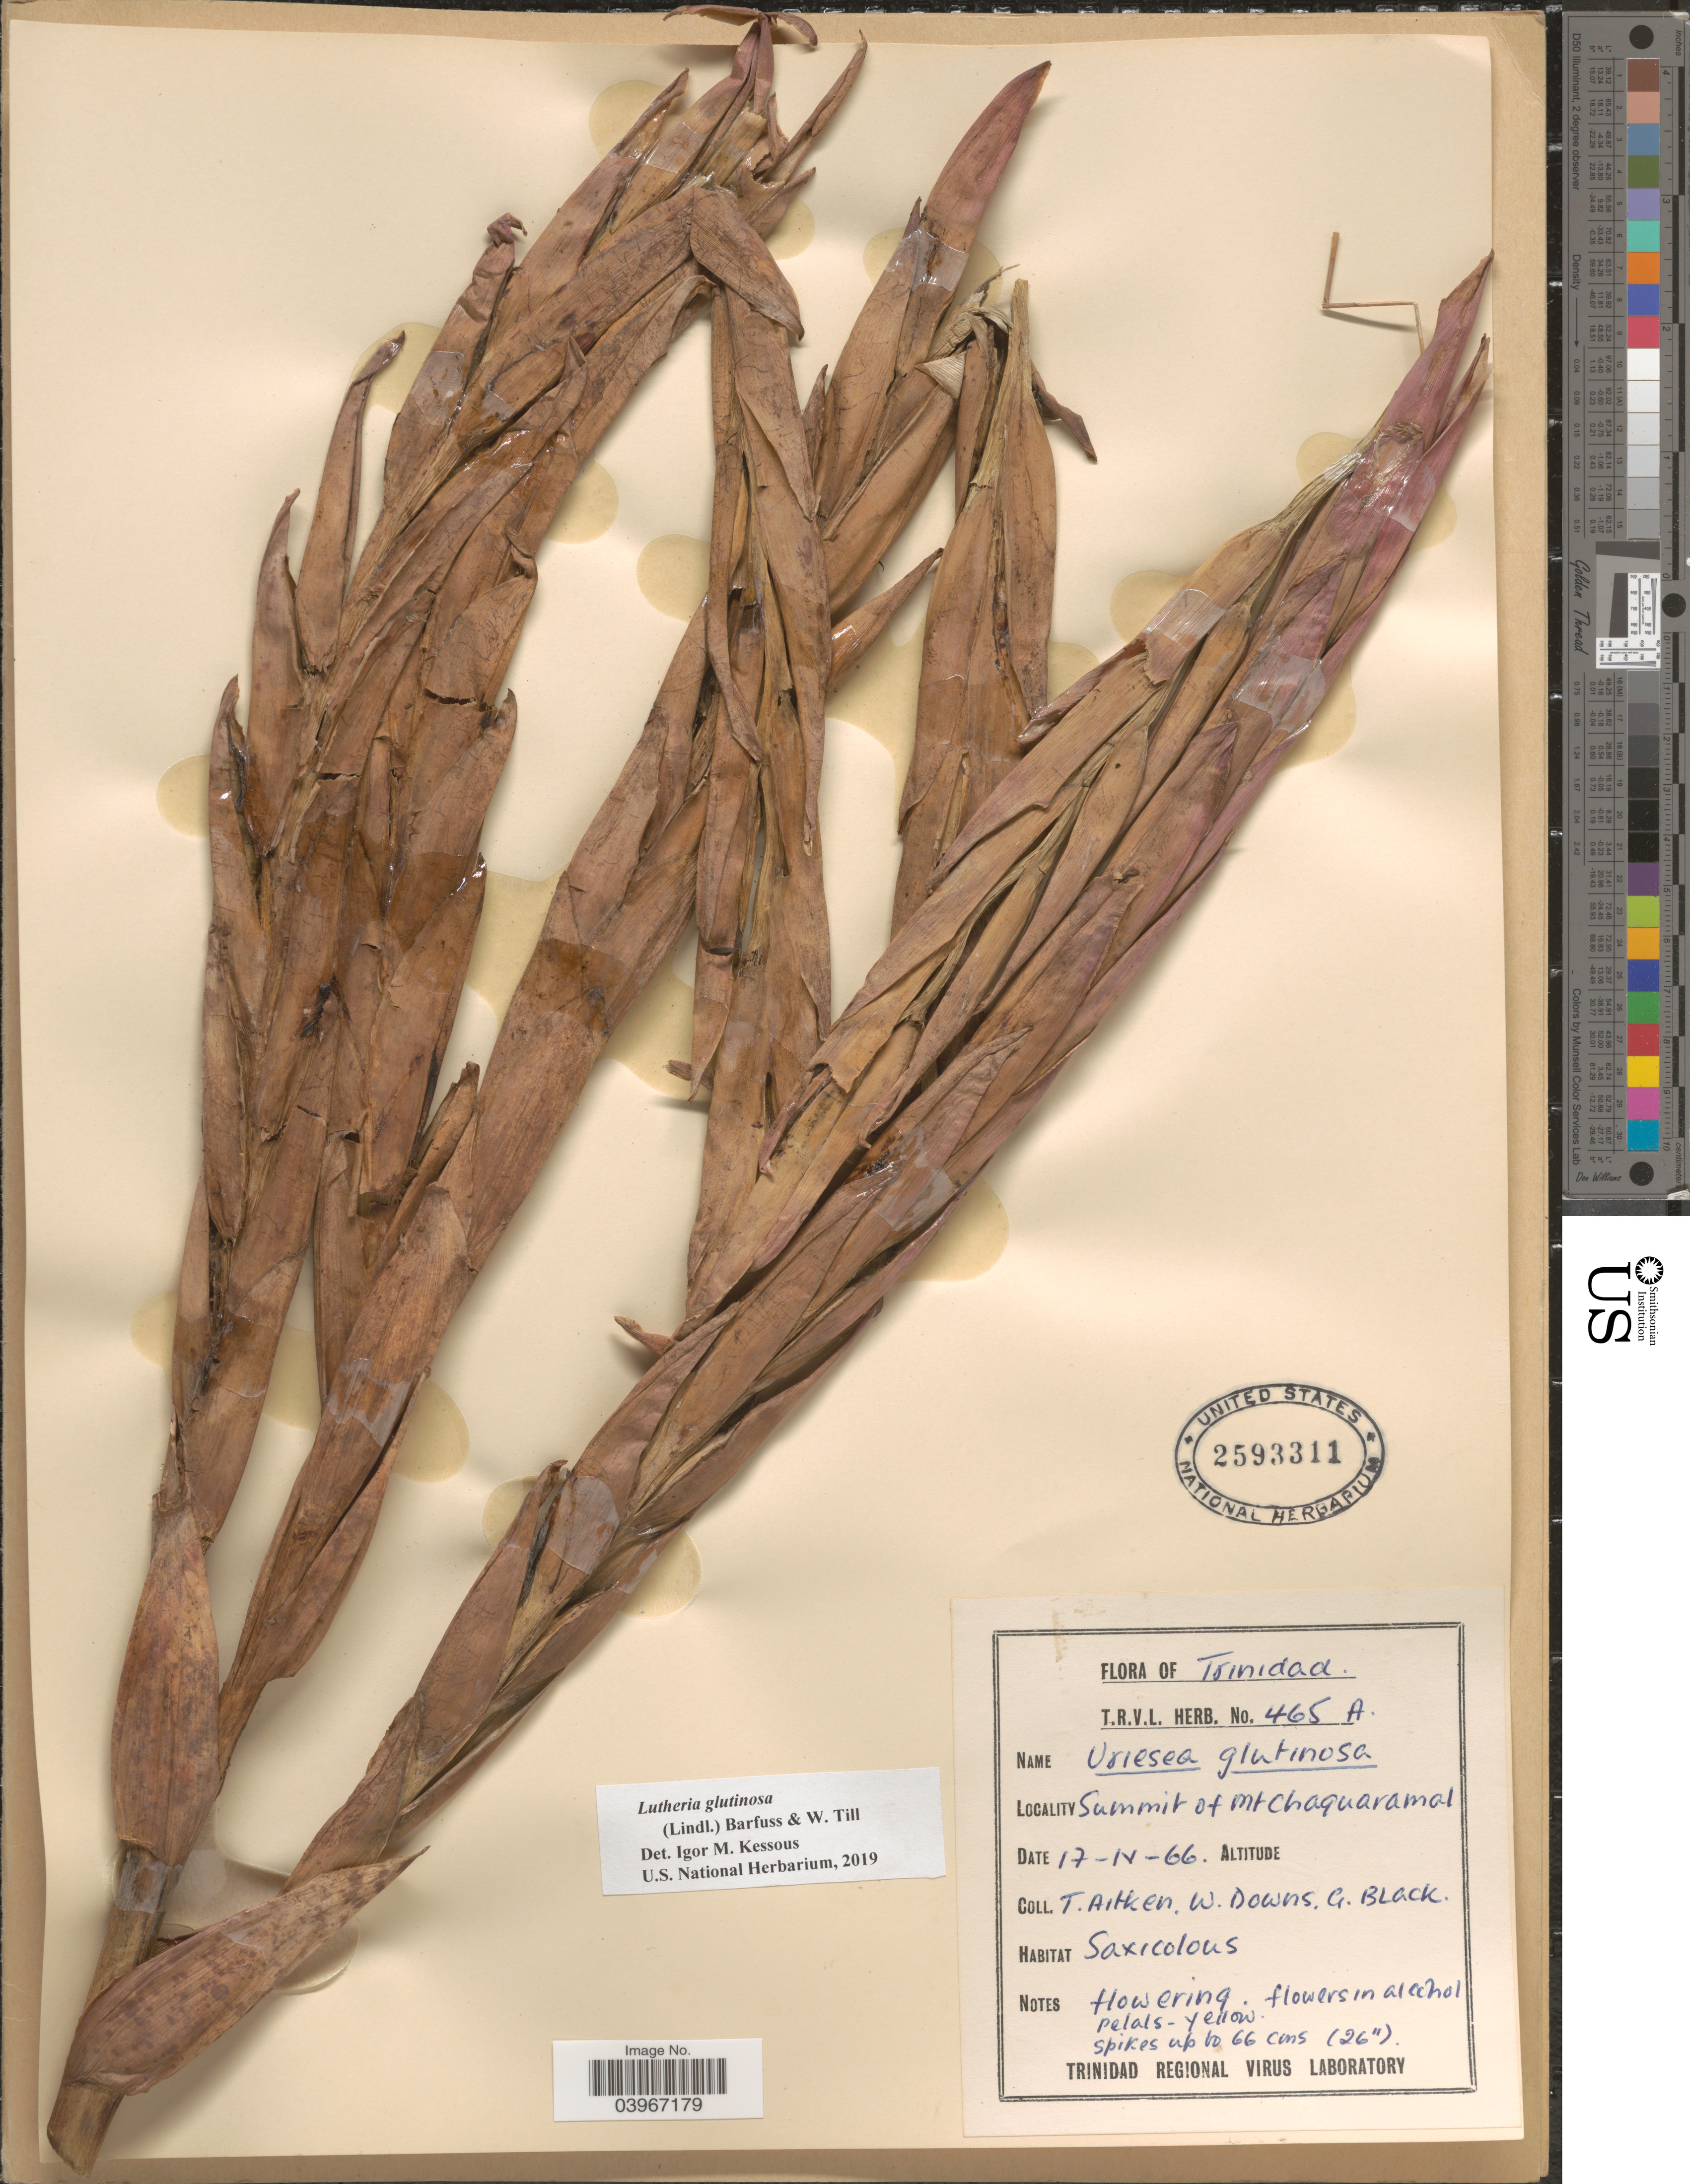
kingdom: Plantae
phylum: Tracheophyta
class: Liliopsida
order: Poales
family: Bromeliaceae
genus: Lutheria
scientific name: Lutheria glutinosa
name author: (Lindl.) Barfuss & W. Till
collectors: T. Aitken, W. G. Downs & G. A. Black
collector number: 465A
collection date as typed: Transcribed d/m/y: 17/4/66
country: Trinidad and Tobago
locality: Trinidad. Summit of Mt. Chaguaramal.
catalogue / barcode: US 2593311